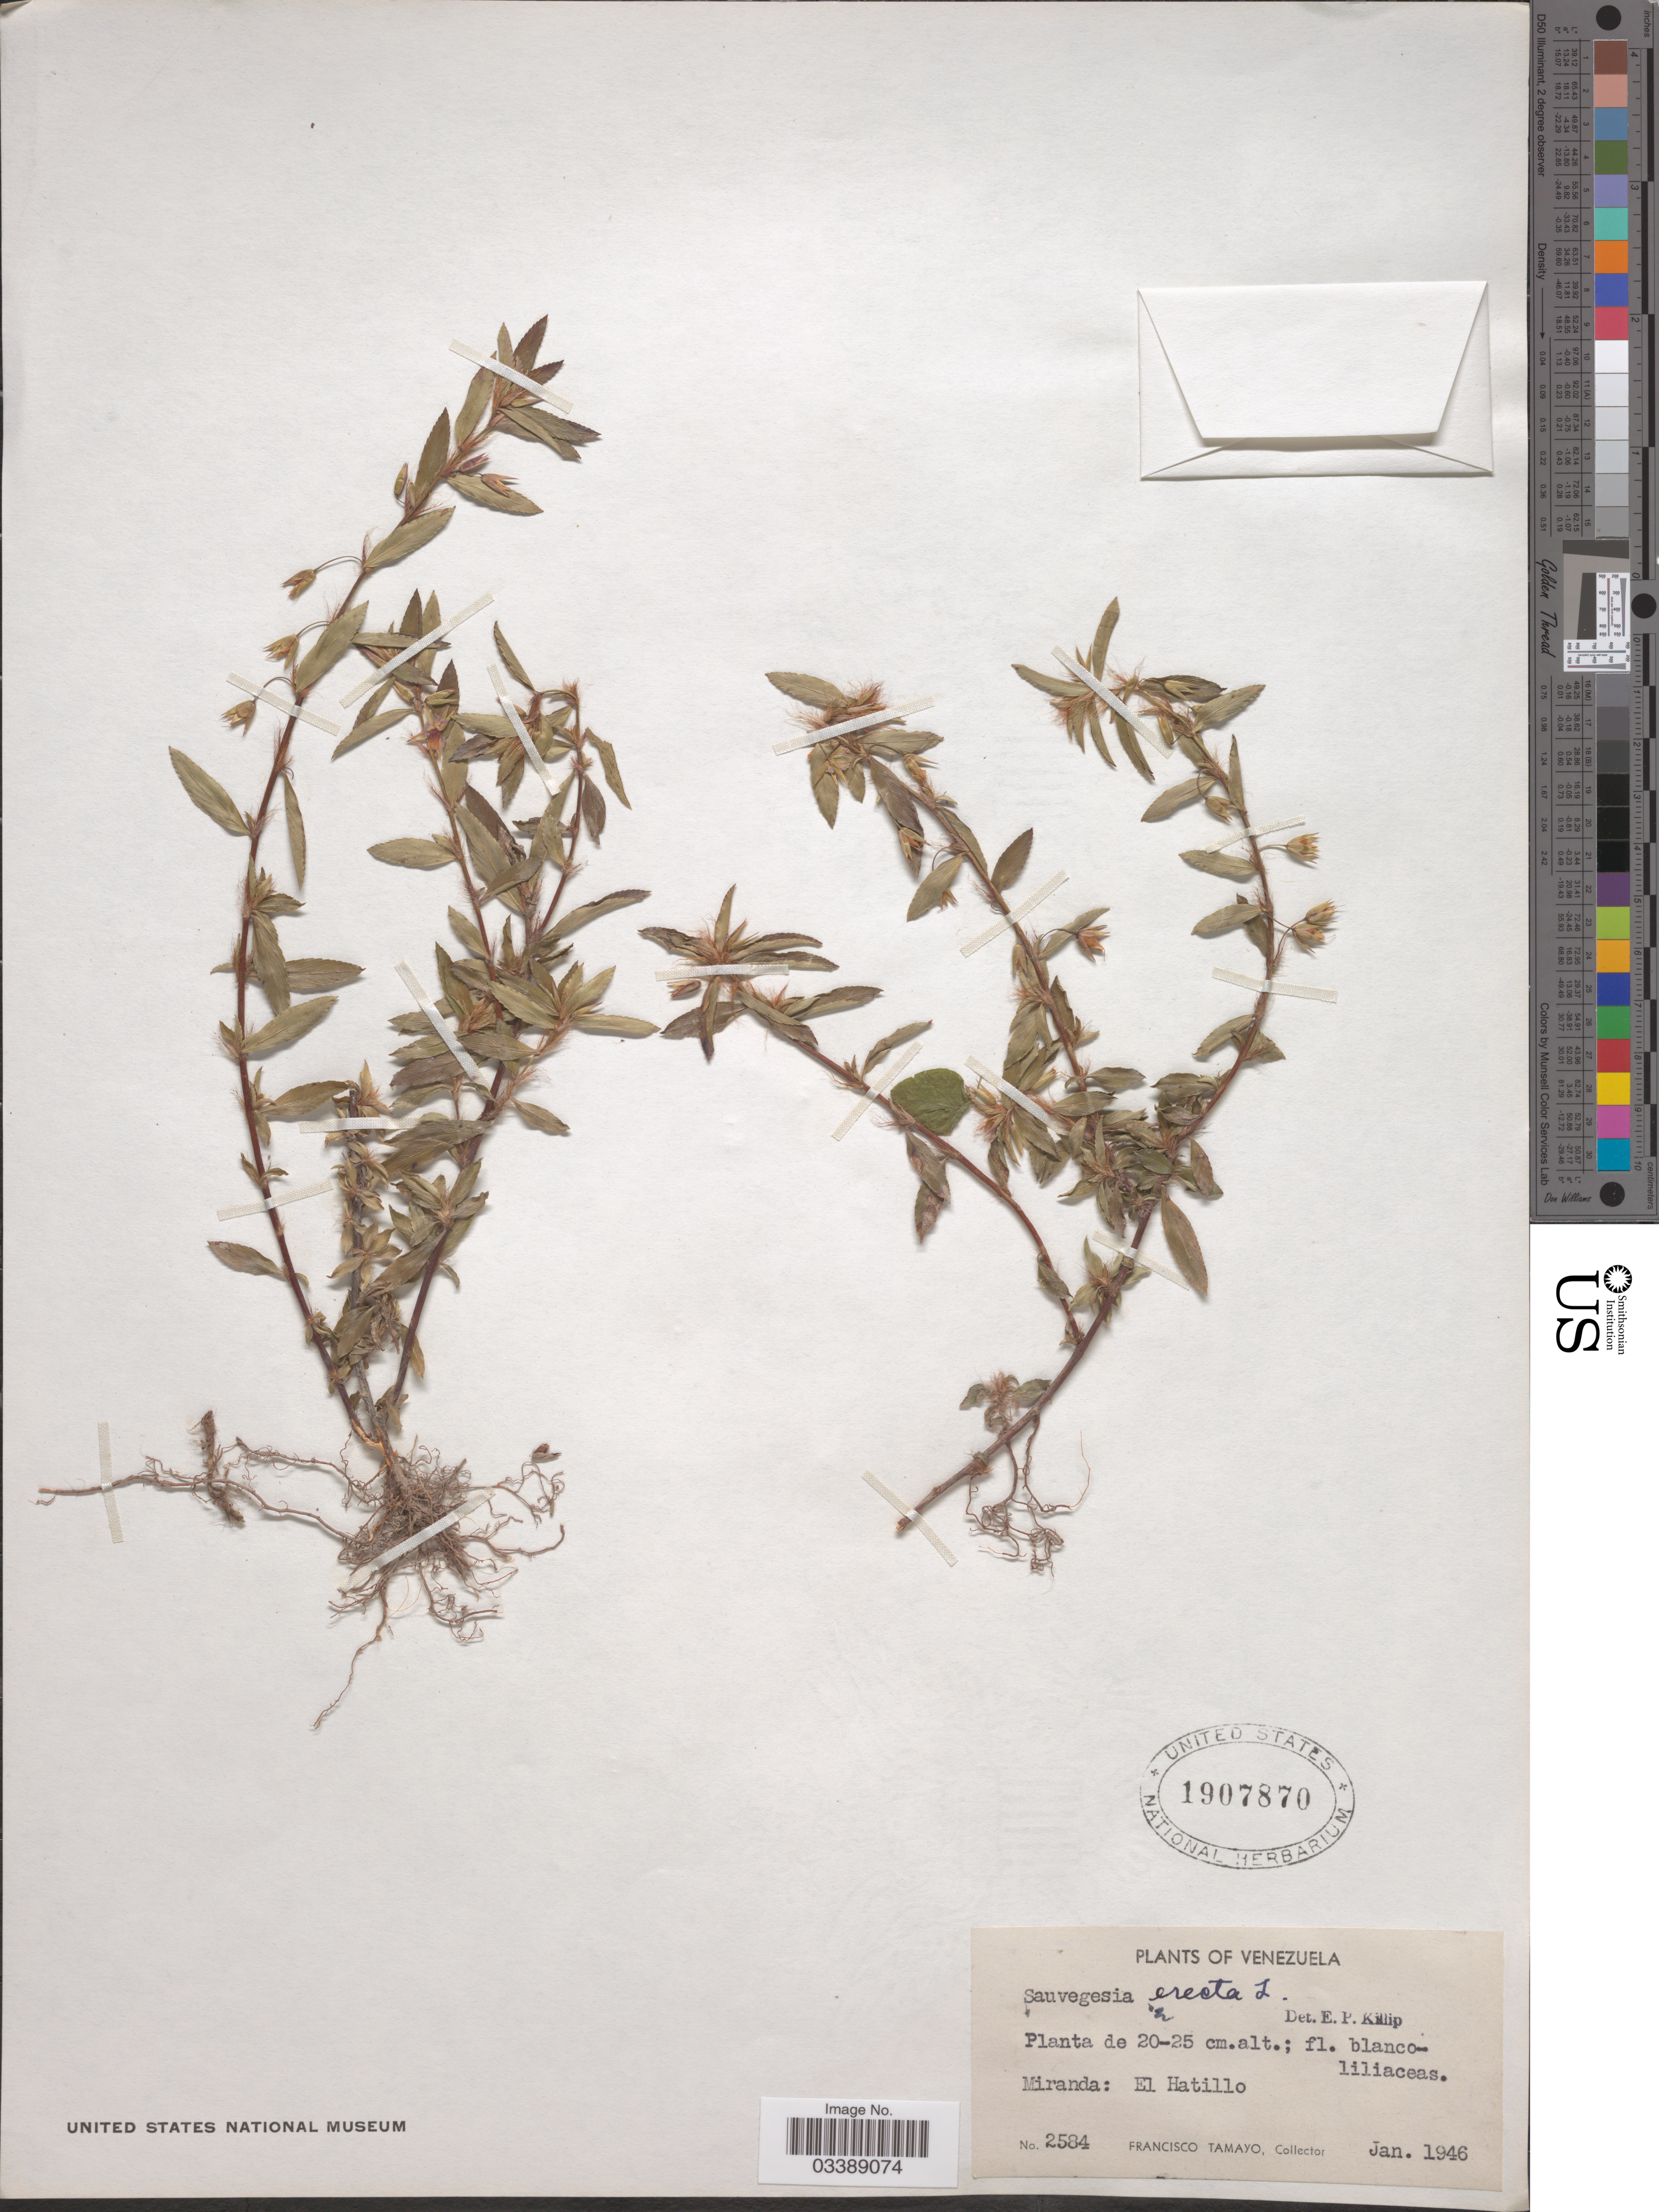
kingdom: Plantae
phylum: Tracheophyta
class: Magnoliopsida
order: Malpighiales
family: Ochnaceae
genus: Sauvagesia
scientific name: Sauvagesia erecta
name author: L.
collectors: F. Tamayo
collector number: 2584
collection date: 1946-01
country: Venezuela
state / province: Miranda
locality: El Hatillo.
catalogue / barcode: US 1907870